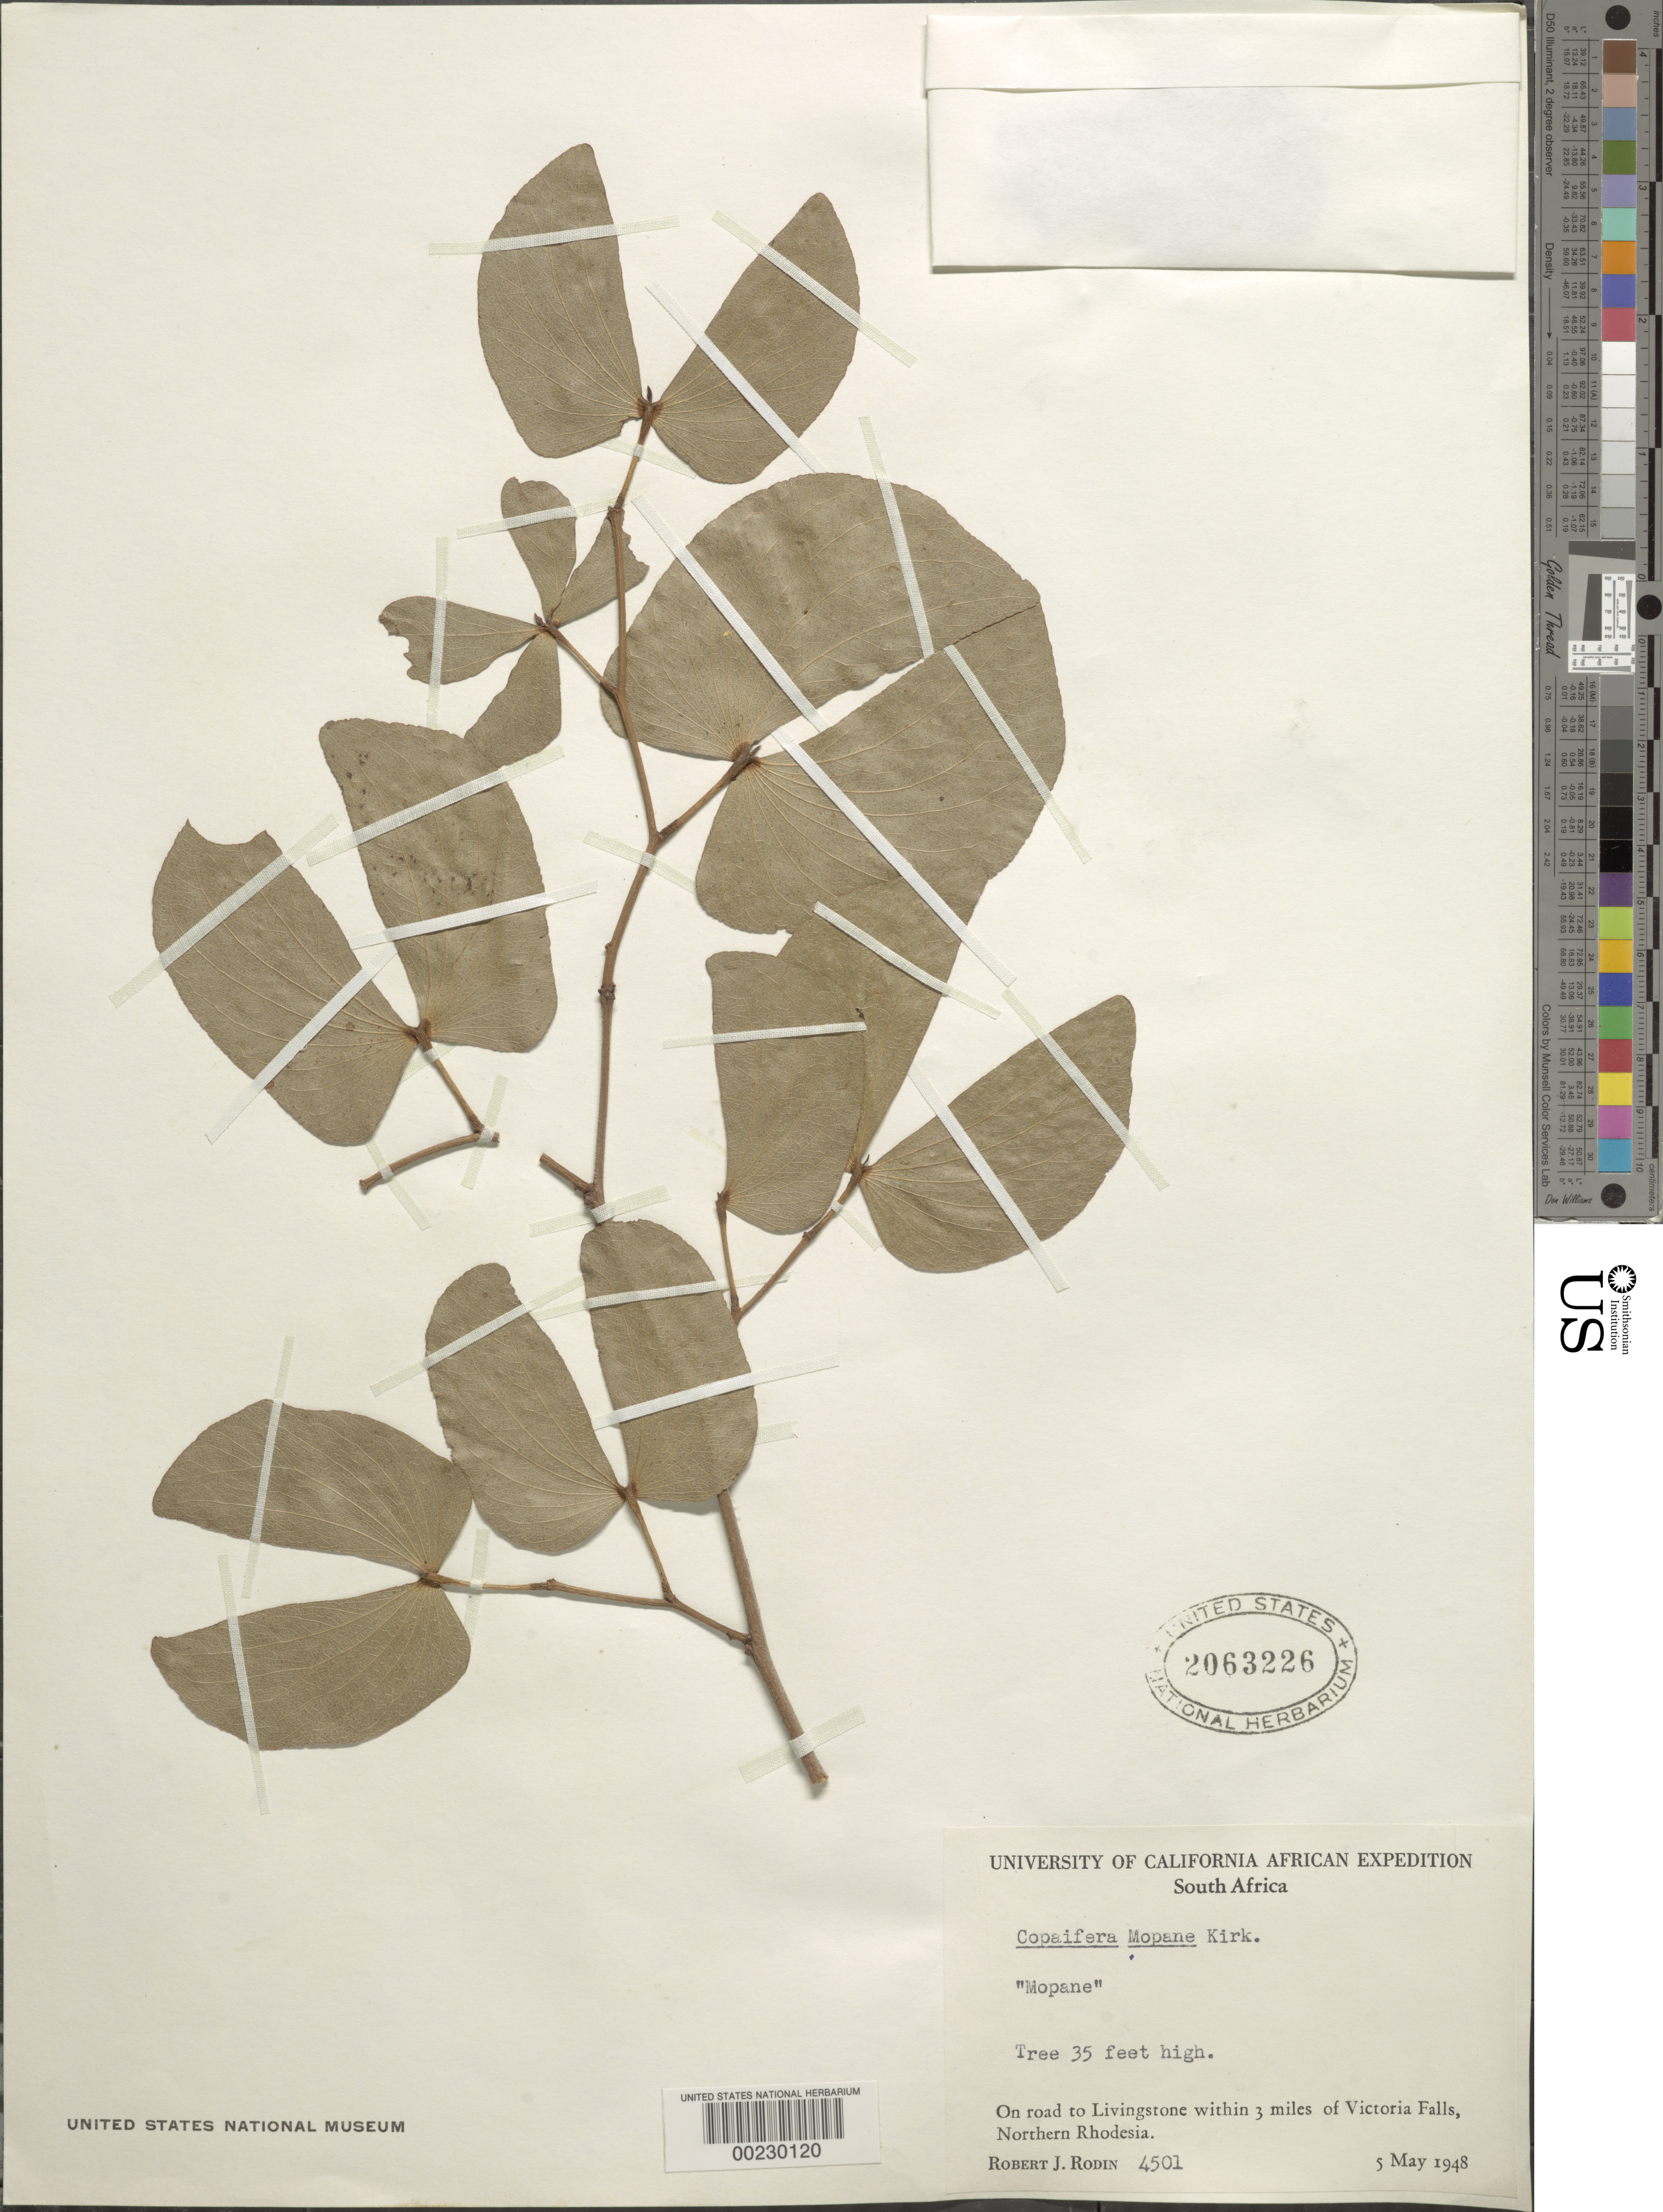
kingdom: Plantae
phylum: Tracheophyta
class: Magnoliopsida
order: Fabales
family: Fabaceae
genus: Colophospermum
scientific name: Colophospermum mopane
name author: (J. Kirk ex Benth.) J. Léonard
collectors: R. J. Rodin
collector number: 4501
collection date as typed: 05 May 1948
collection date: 1948-05-05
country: South Africa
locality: On road to livingstone within 3 mi of victoria falls, zambia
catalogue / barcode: US 2063226